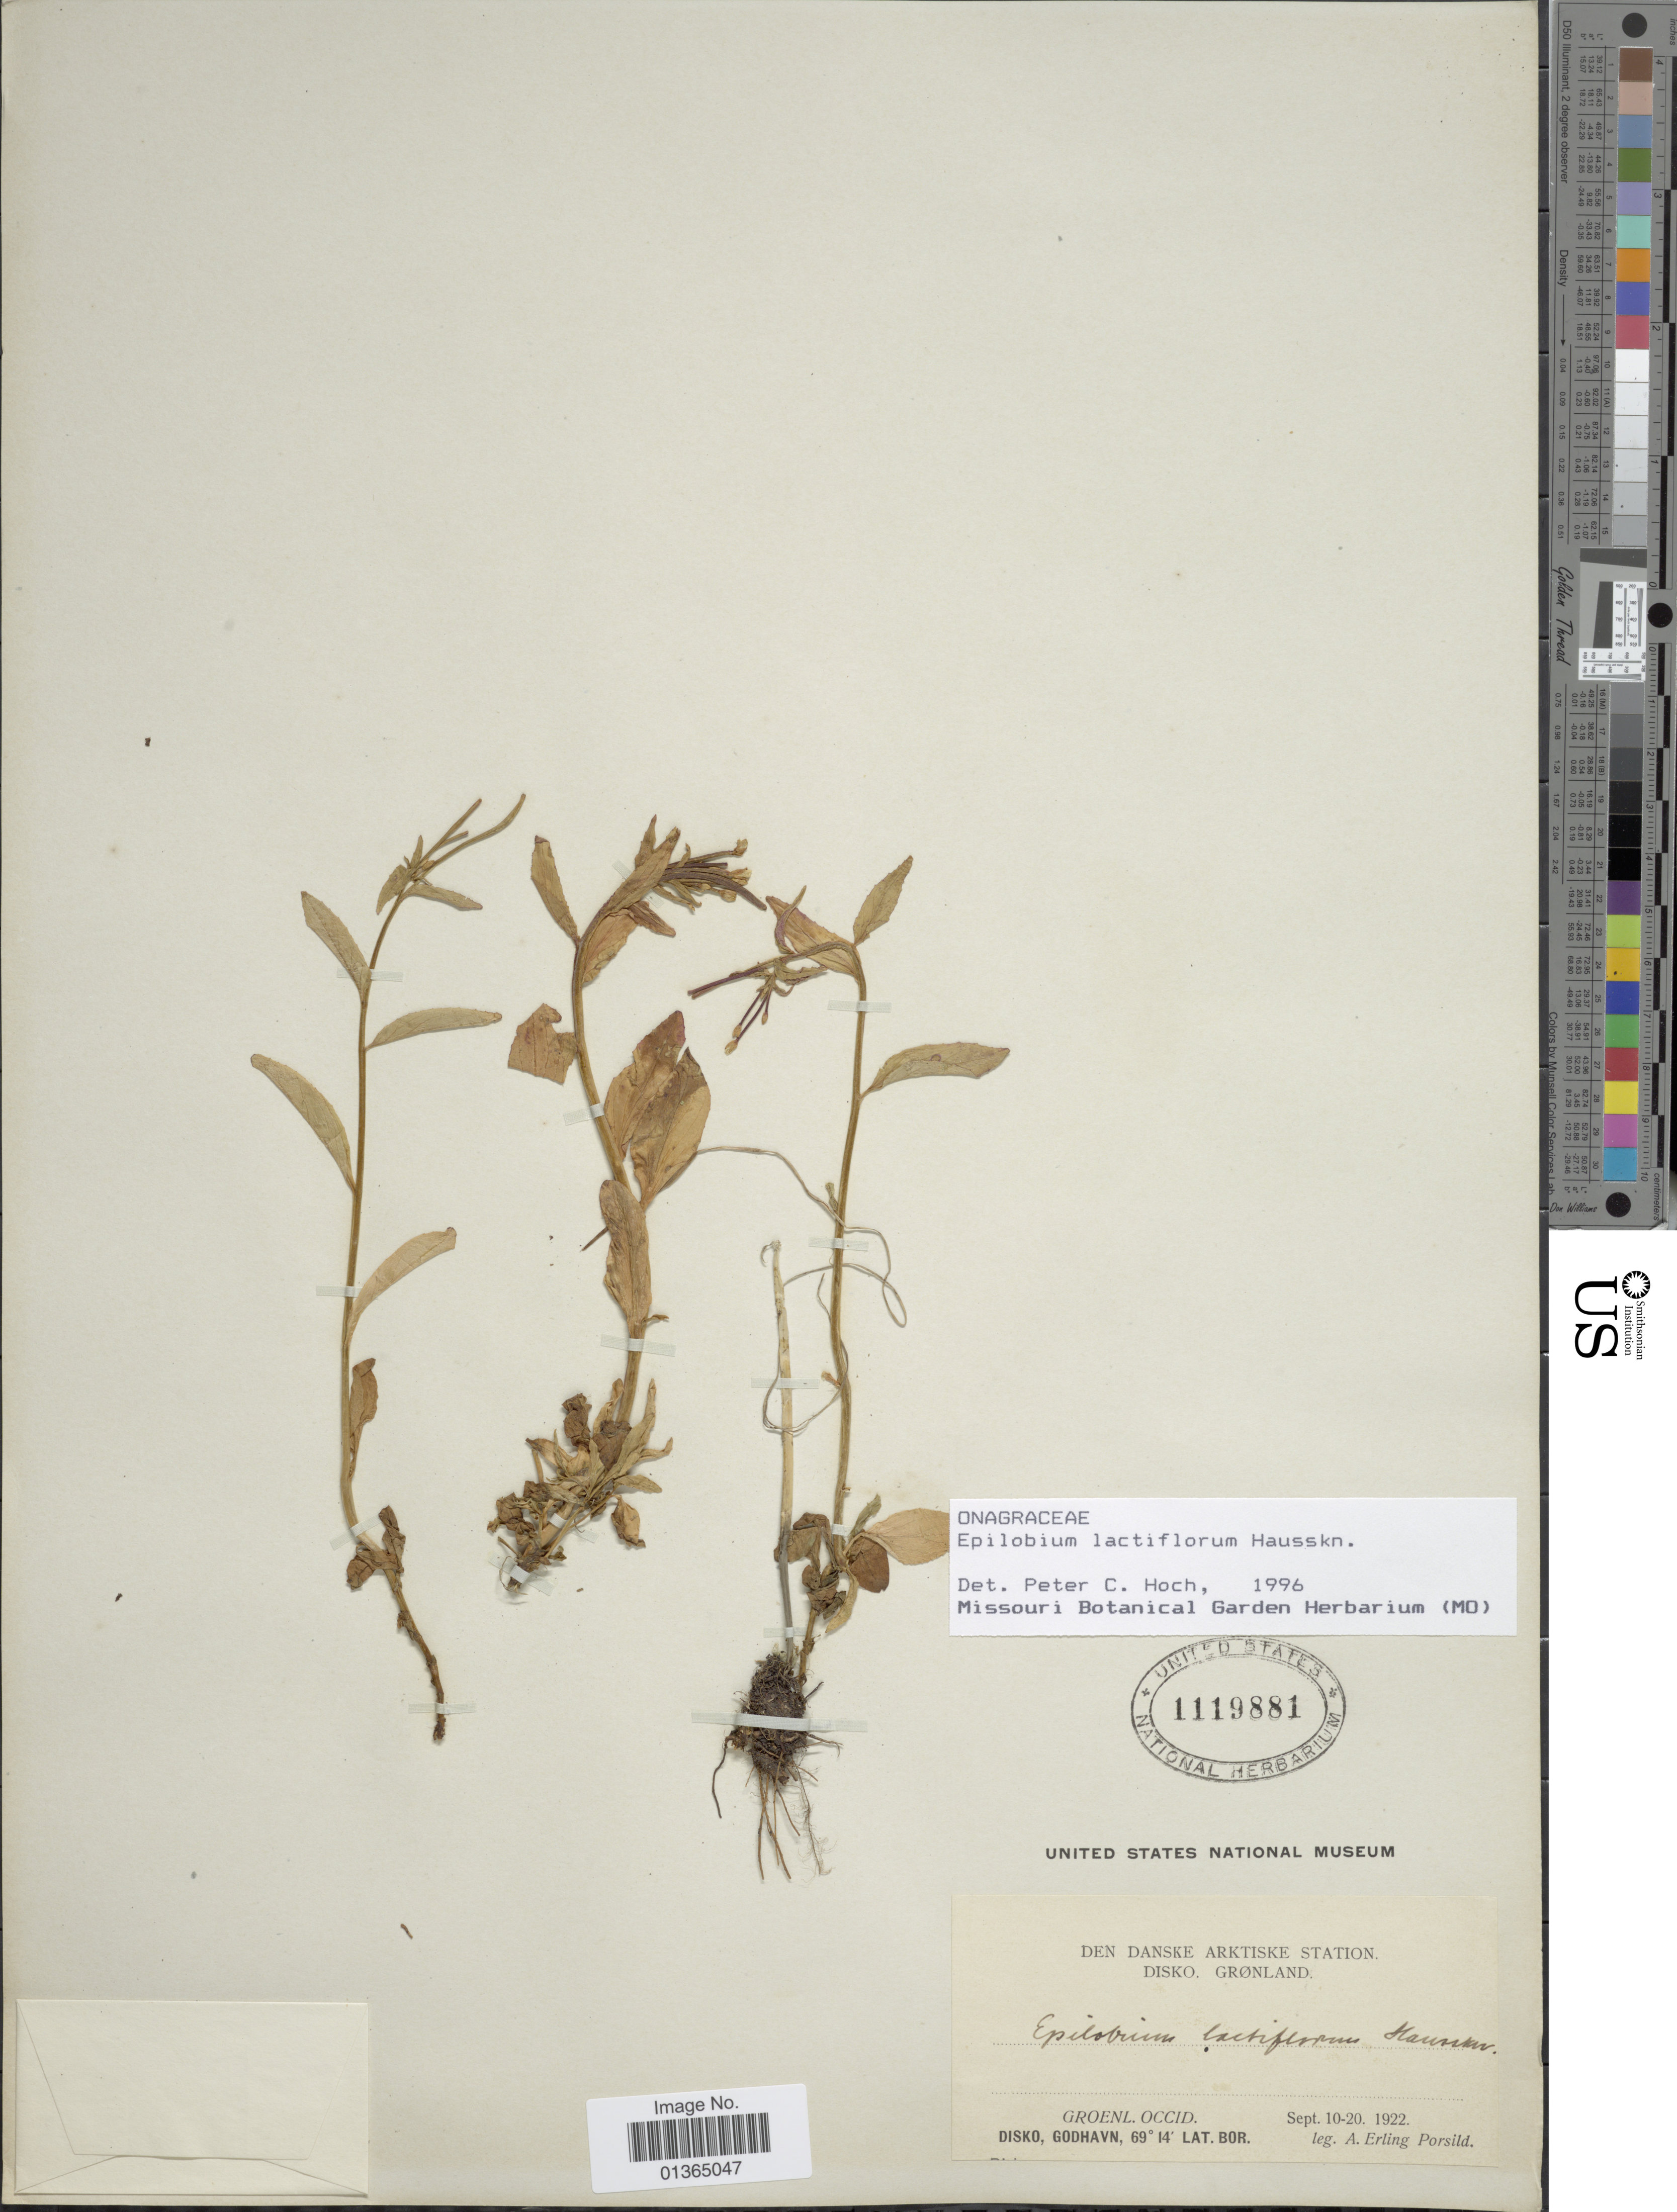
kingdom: Plantae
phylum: Tracheophyta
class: Magnoliopsida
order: Myrtales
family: Onagraceae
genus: Epilobium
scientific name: Epilobium lactiflorum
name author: Hausskn.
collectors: A. E. Porsild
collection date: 1922-09-10/1922-09-20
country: Greenland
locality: Den Danske Arktiske Station. Groenl. Occid. Godhavn.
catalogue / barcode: US 1119881